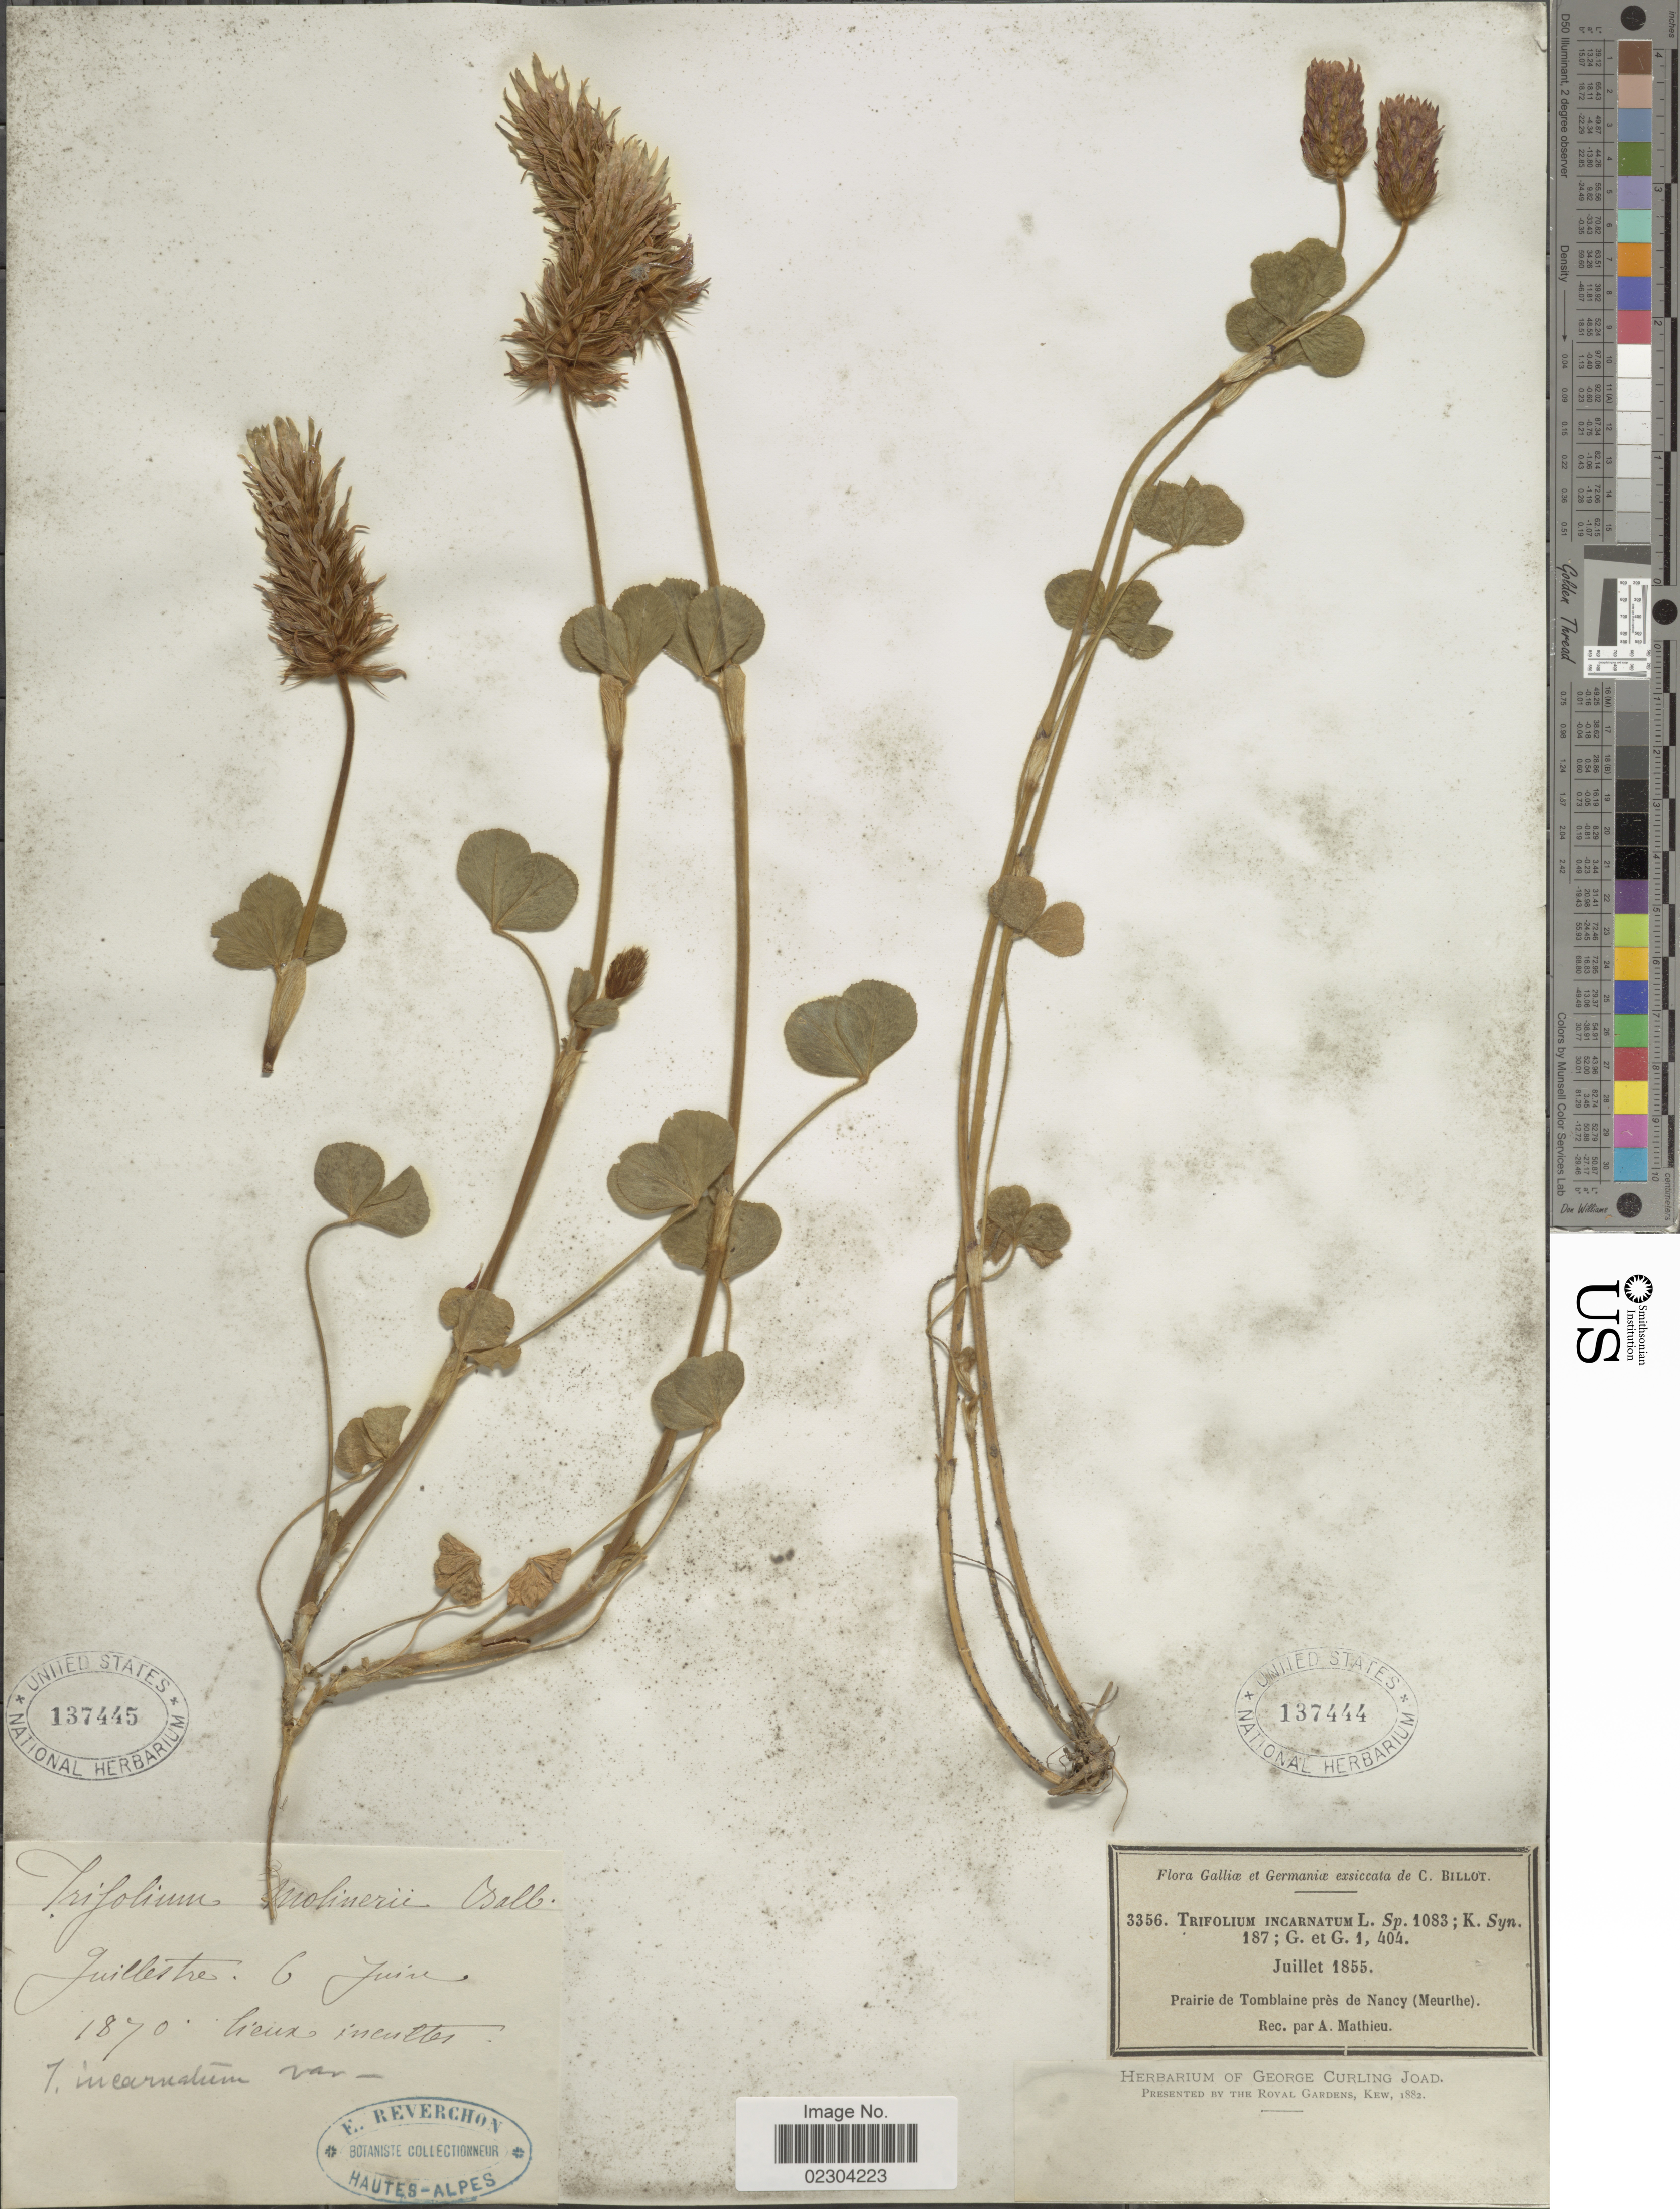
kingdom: Plantae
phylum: Tracheophyta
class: Magnoliopsida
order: Fabales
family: Fabaceae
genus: Trifolium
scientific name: Trifolium incarnatum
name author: L.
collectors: A. Mathieu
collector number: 3356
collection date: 1855-07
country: France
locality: Gallice et Germanice. Prairie de Tomblaine pres de Nancy (Meurthe)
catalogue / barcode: US 137444-2